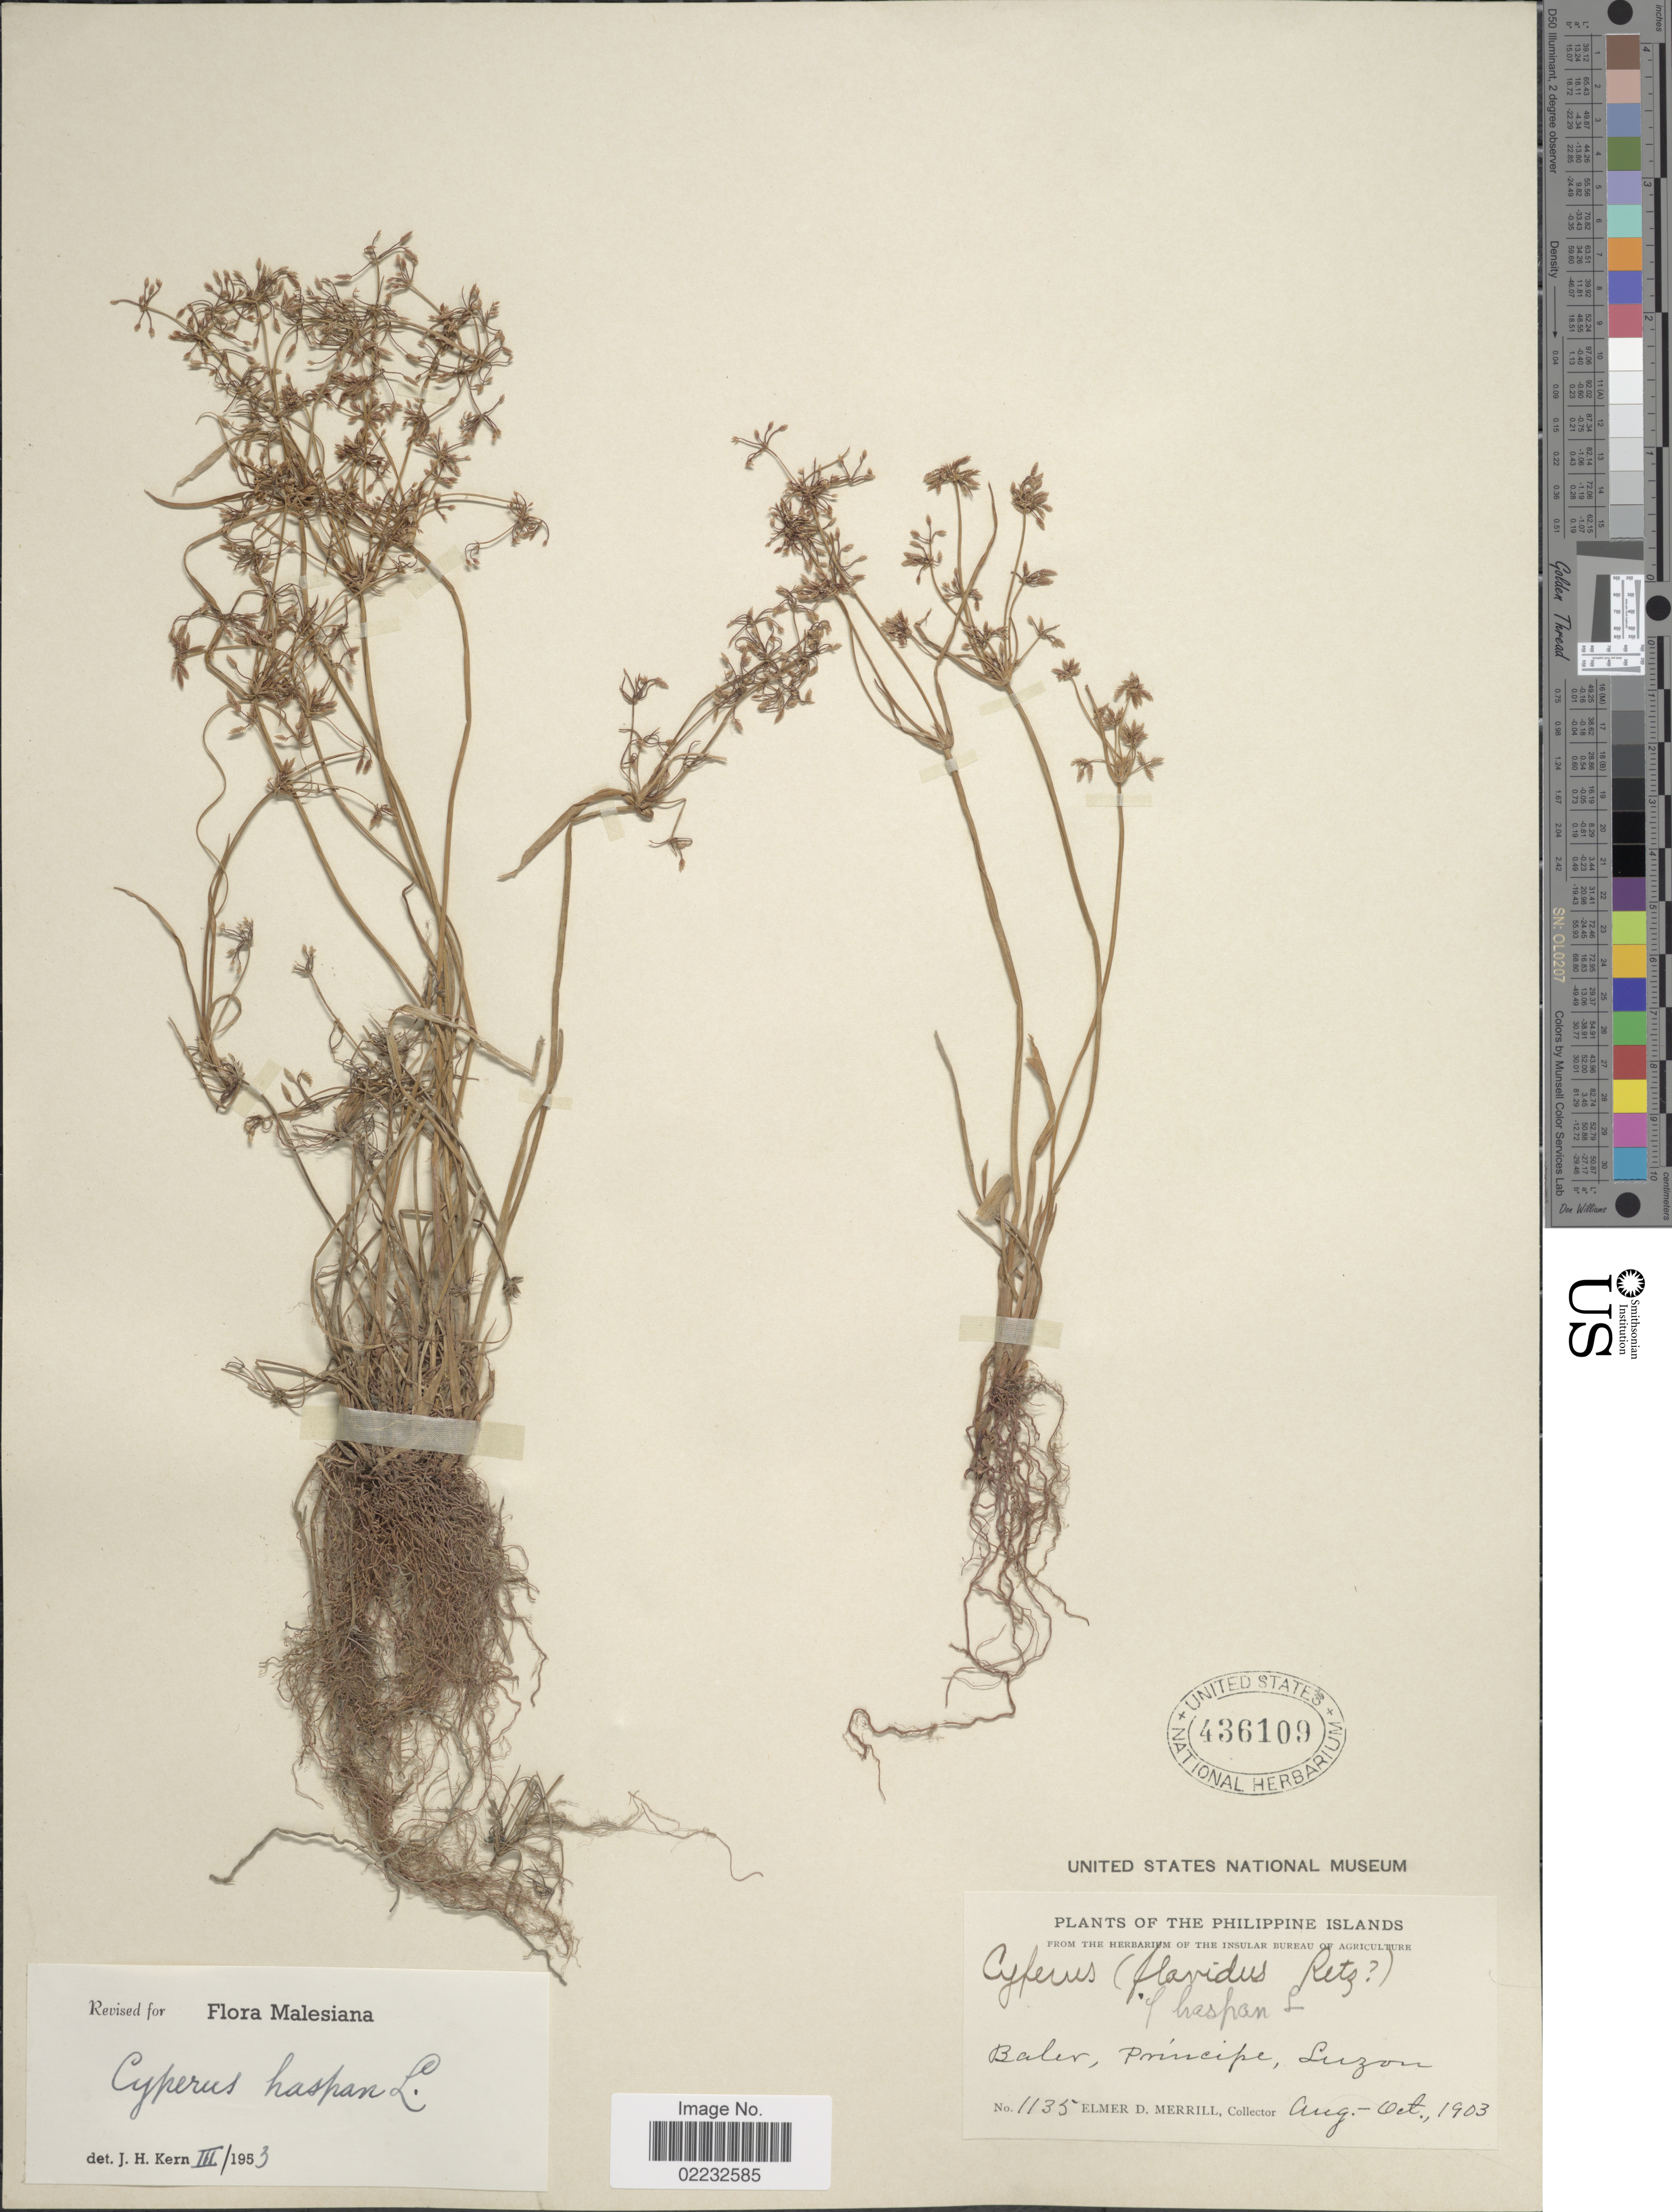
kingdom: Plantae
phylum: Tracheophyta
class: Liliopsida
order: Poales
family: Cyperaceae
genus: Cyperus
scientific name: Cyperus haspan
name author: L.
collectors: E. D. Merrill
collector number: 1135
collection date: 1903-08/1903-10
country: Philippines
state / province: Central Luzon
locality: Baler, Principe, Luzon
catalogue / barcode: US 436109